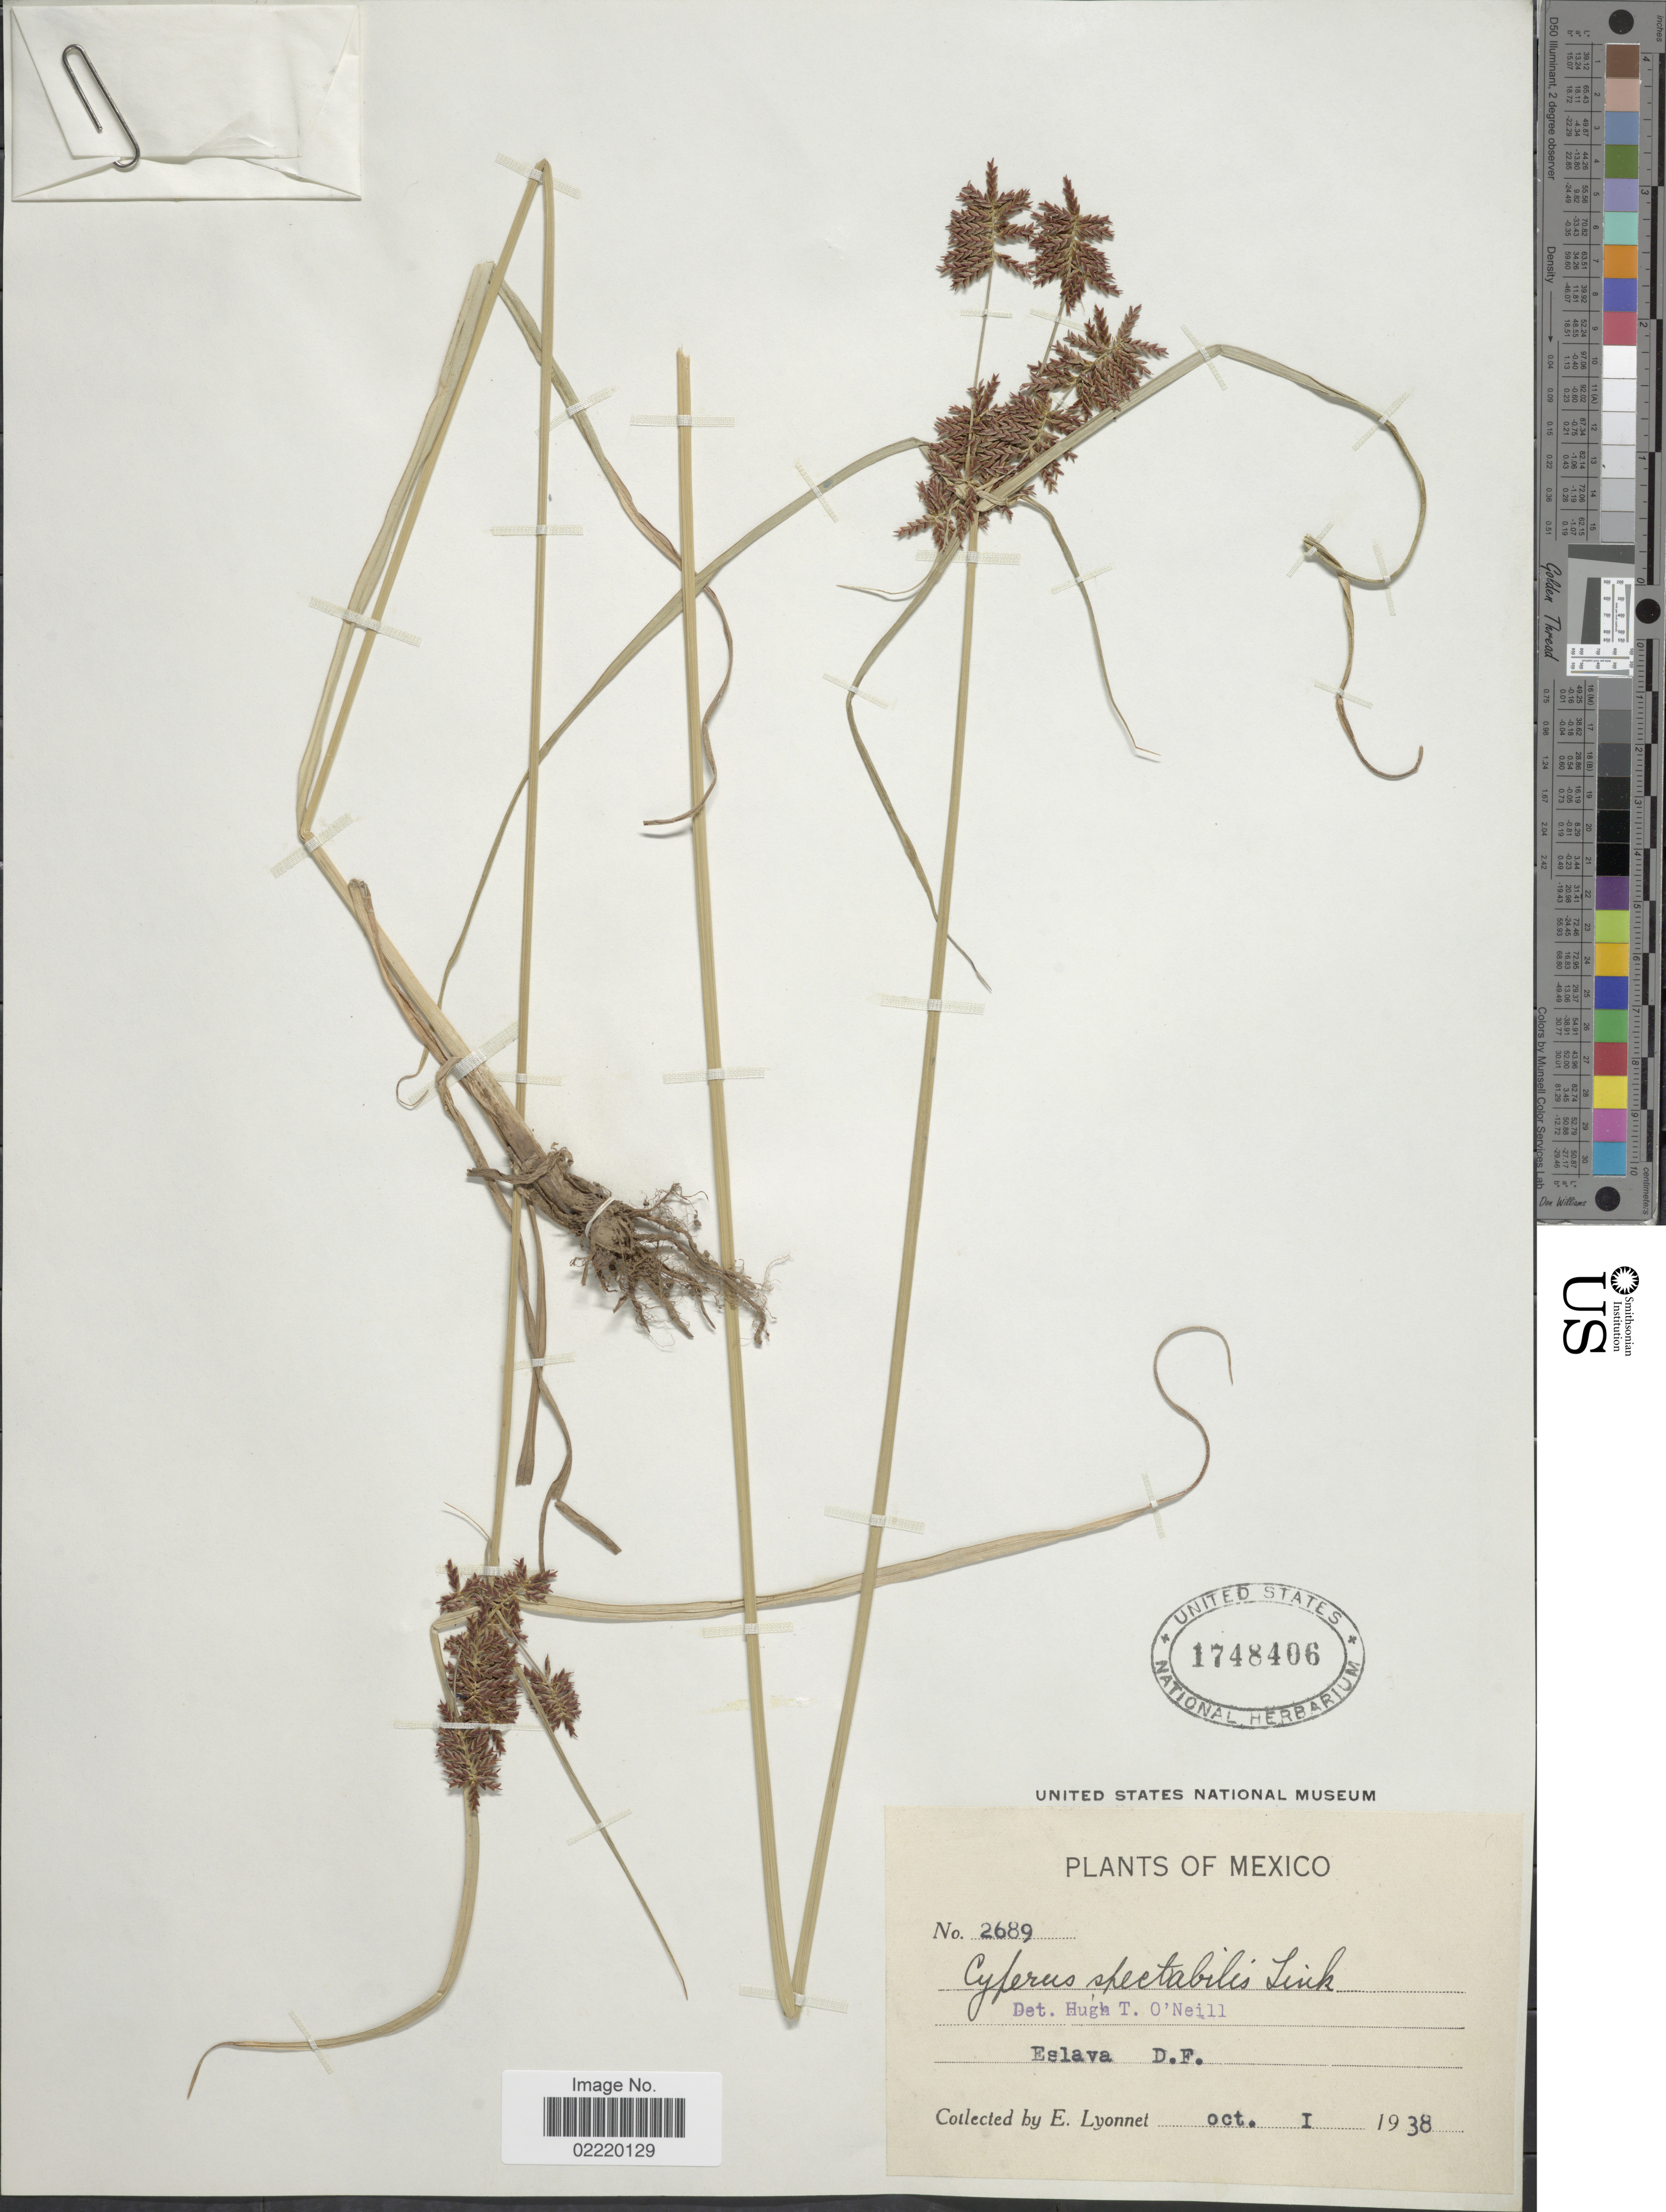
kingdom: Plantae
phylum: Tracheophyta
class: Liliopsida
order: Poales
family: Cyperaceae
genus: Cyperus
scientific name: Cyperus spectabilis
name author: Link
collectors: E. Lyonnet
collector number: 2689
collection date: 1938-10-01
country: Mexico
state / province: Distrito Federal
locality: Eslava D.F.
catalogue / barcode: US 1748406